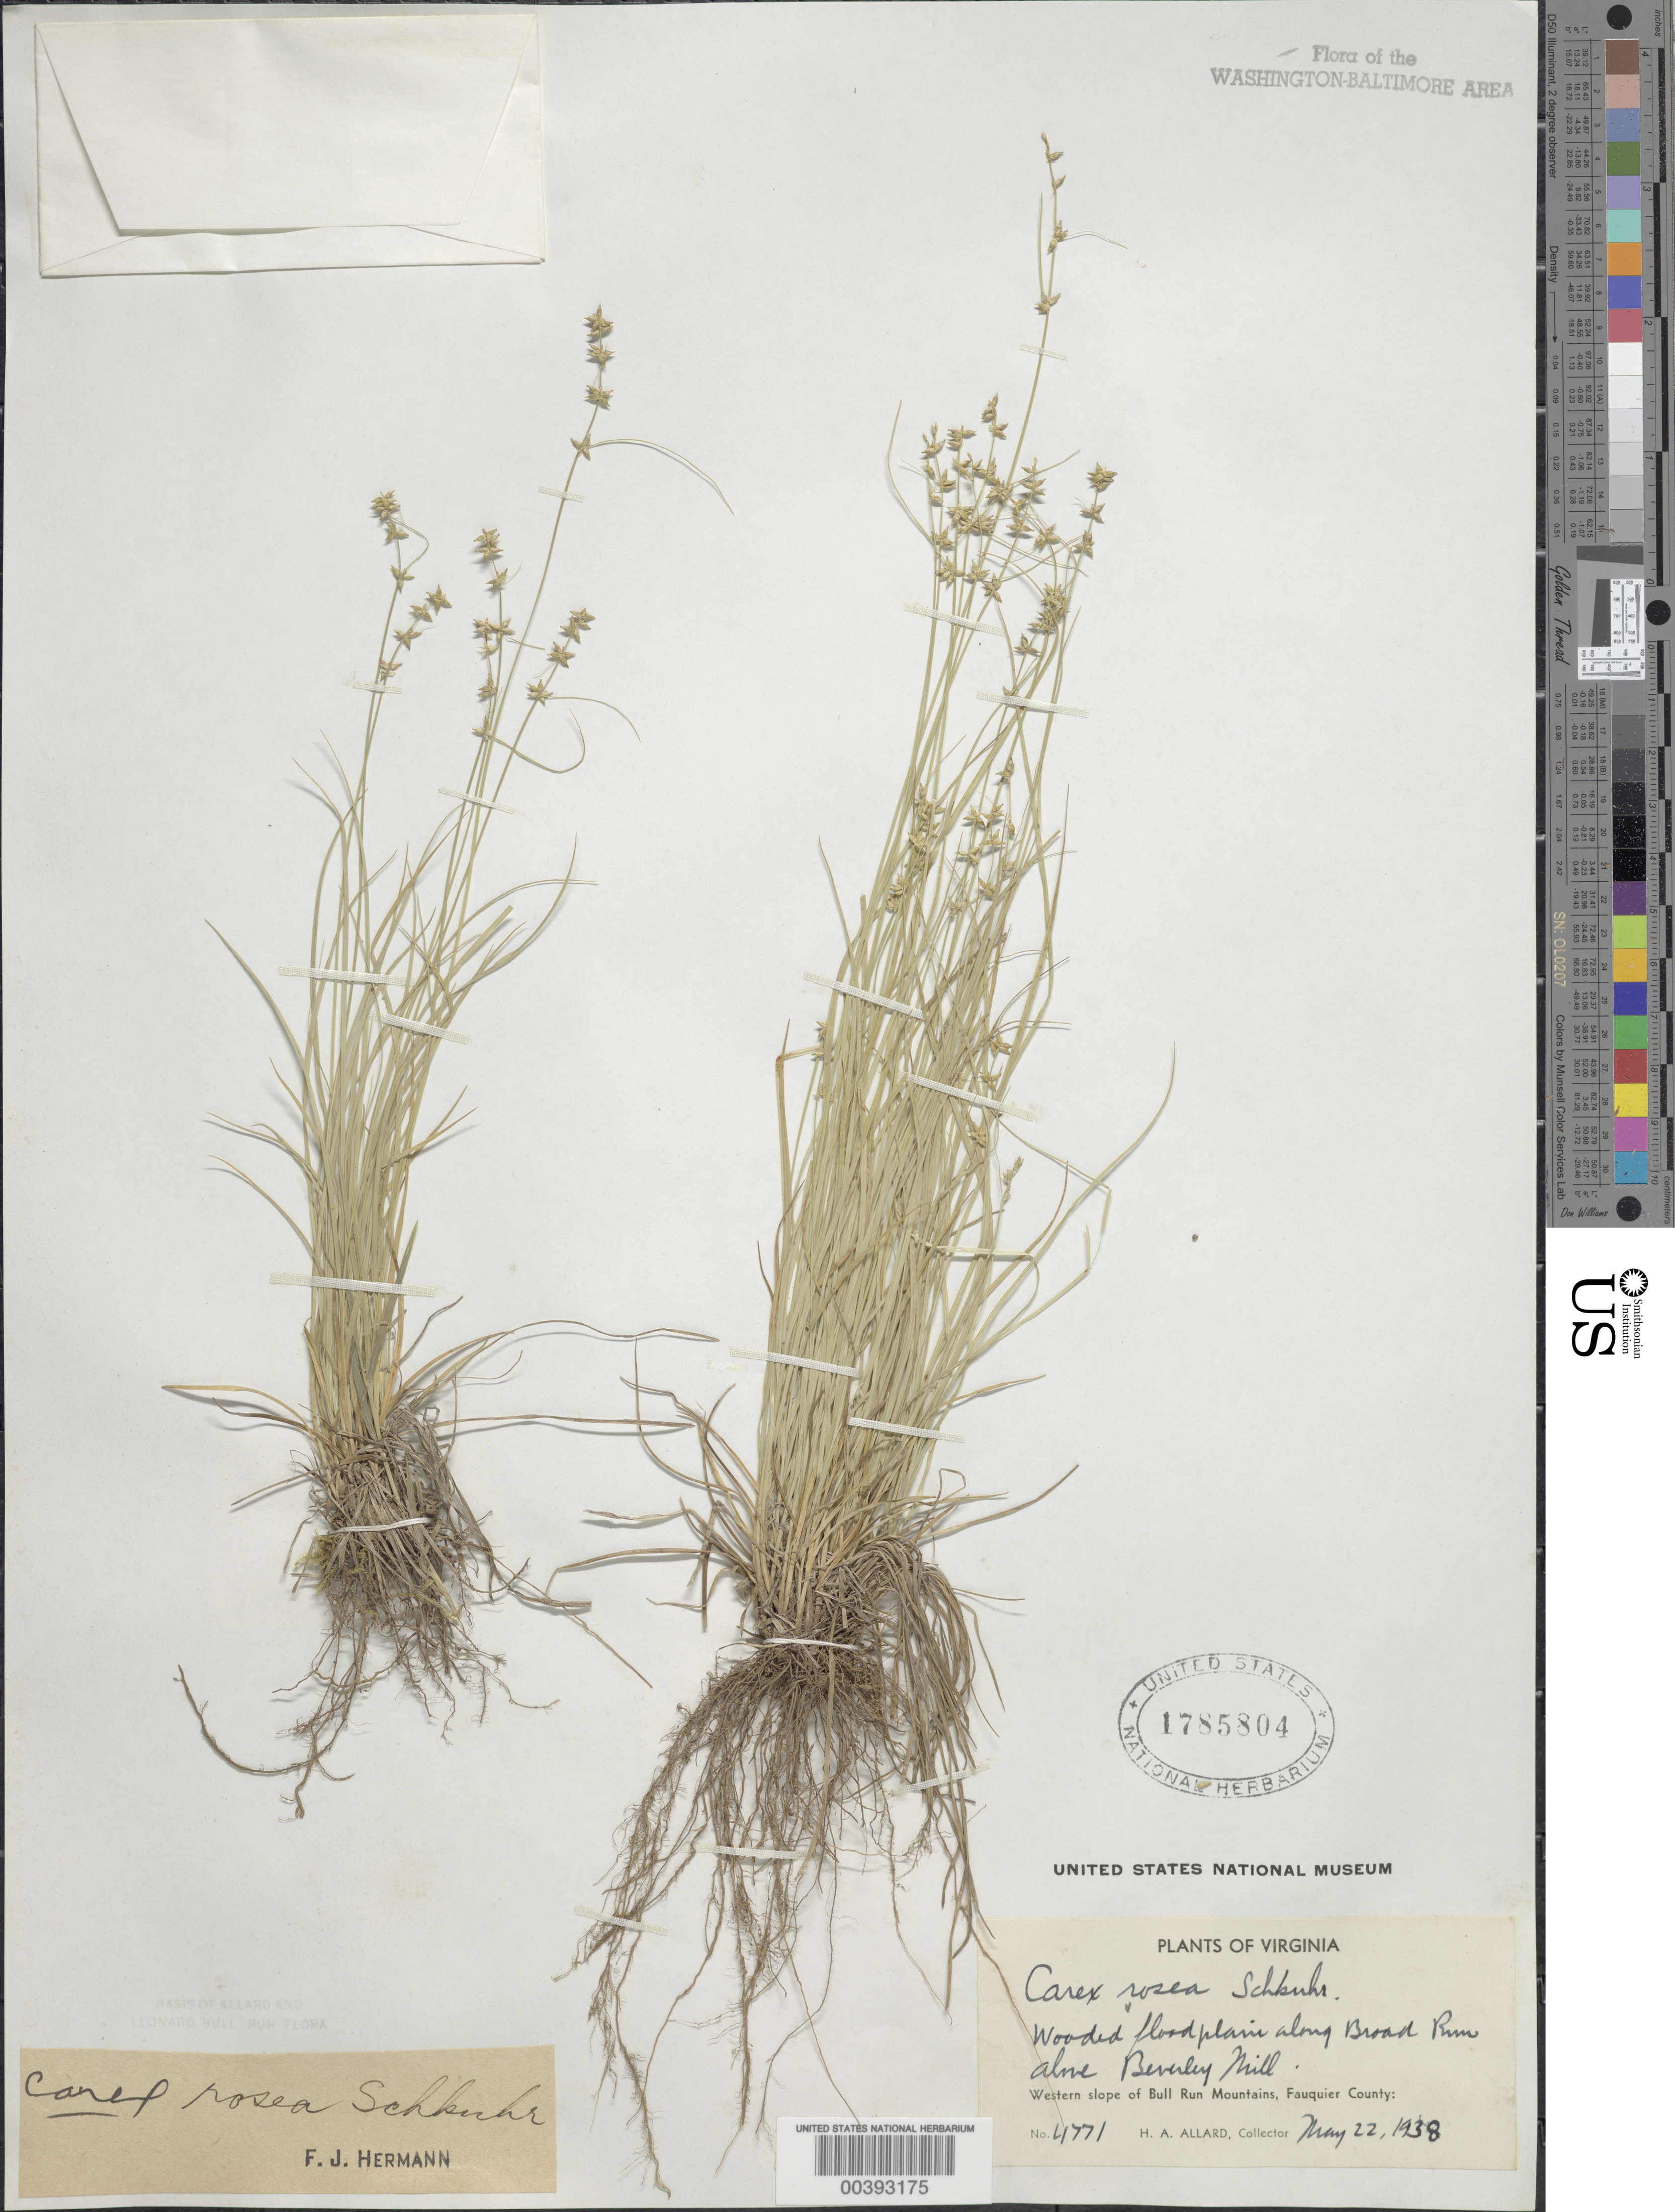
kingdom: Plantae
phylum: Tracheophyta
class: Liliopsida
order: Poales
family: Cyperaceae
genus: Carex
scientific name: Carex rosea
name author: Willd.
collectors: H. A. Allard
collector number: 4771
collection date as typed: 22 May 1938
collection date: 1938-05-22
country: United States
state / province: Virginia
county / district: Fauquier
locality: Broad Run above Beverley Mill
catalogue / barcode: US 1785804